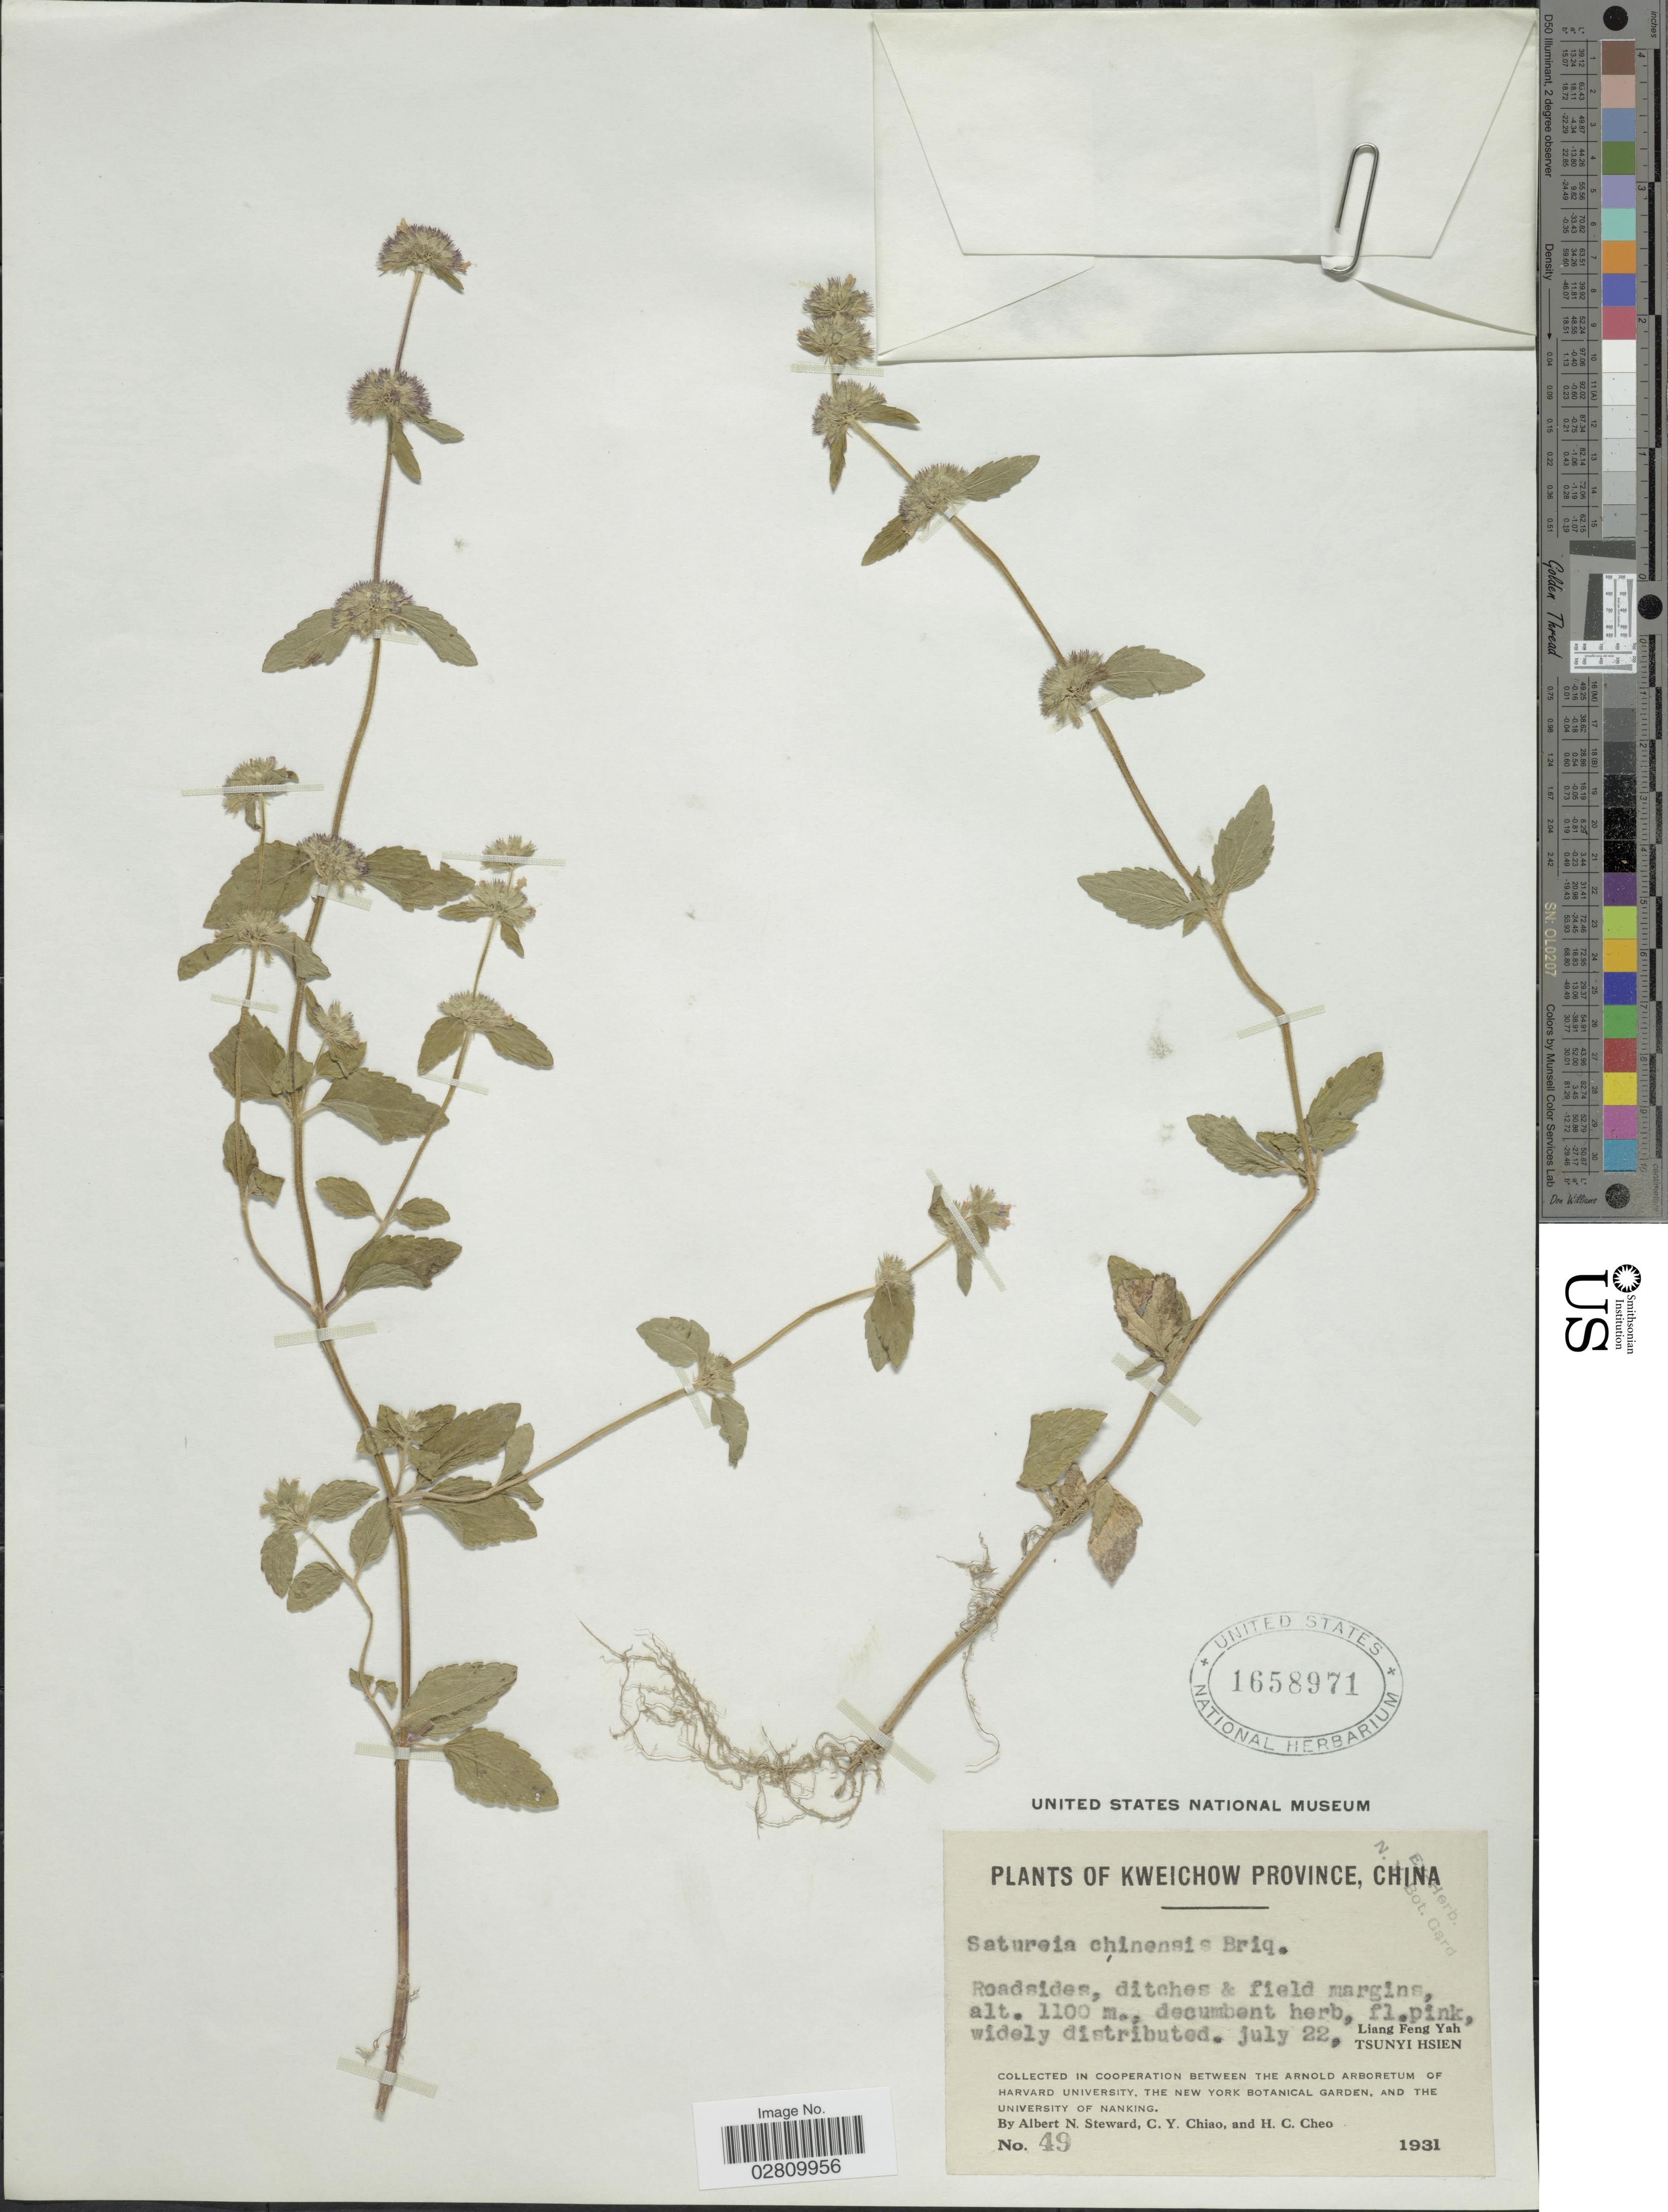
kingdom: Plantae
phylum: Tracheophyta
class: Magnoliopsida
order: Lamiales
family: Lamiaceae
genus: Calamintha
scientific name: Calamintha chinensis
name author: Benth.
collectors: A. N. Steward, C. Y. Chiao & H. Cheo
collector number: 49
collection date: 1931-07-22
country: China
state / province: Guizhou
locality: Kweichow Province. Liang Feng Yah. Tsunyi Hsien.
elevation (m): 1100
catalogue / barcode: US 1658971